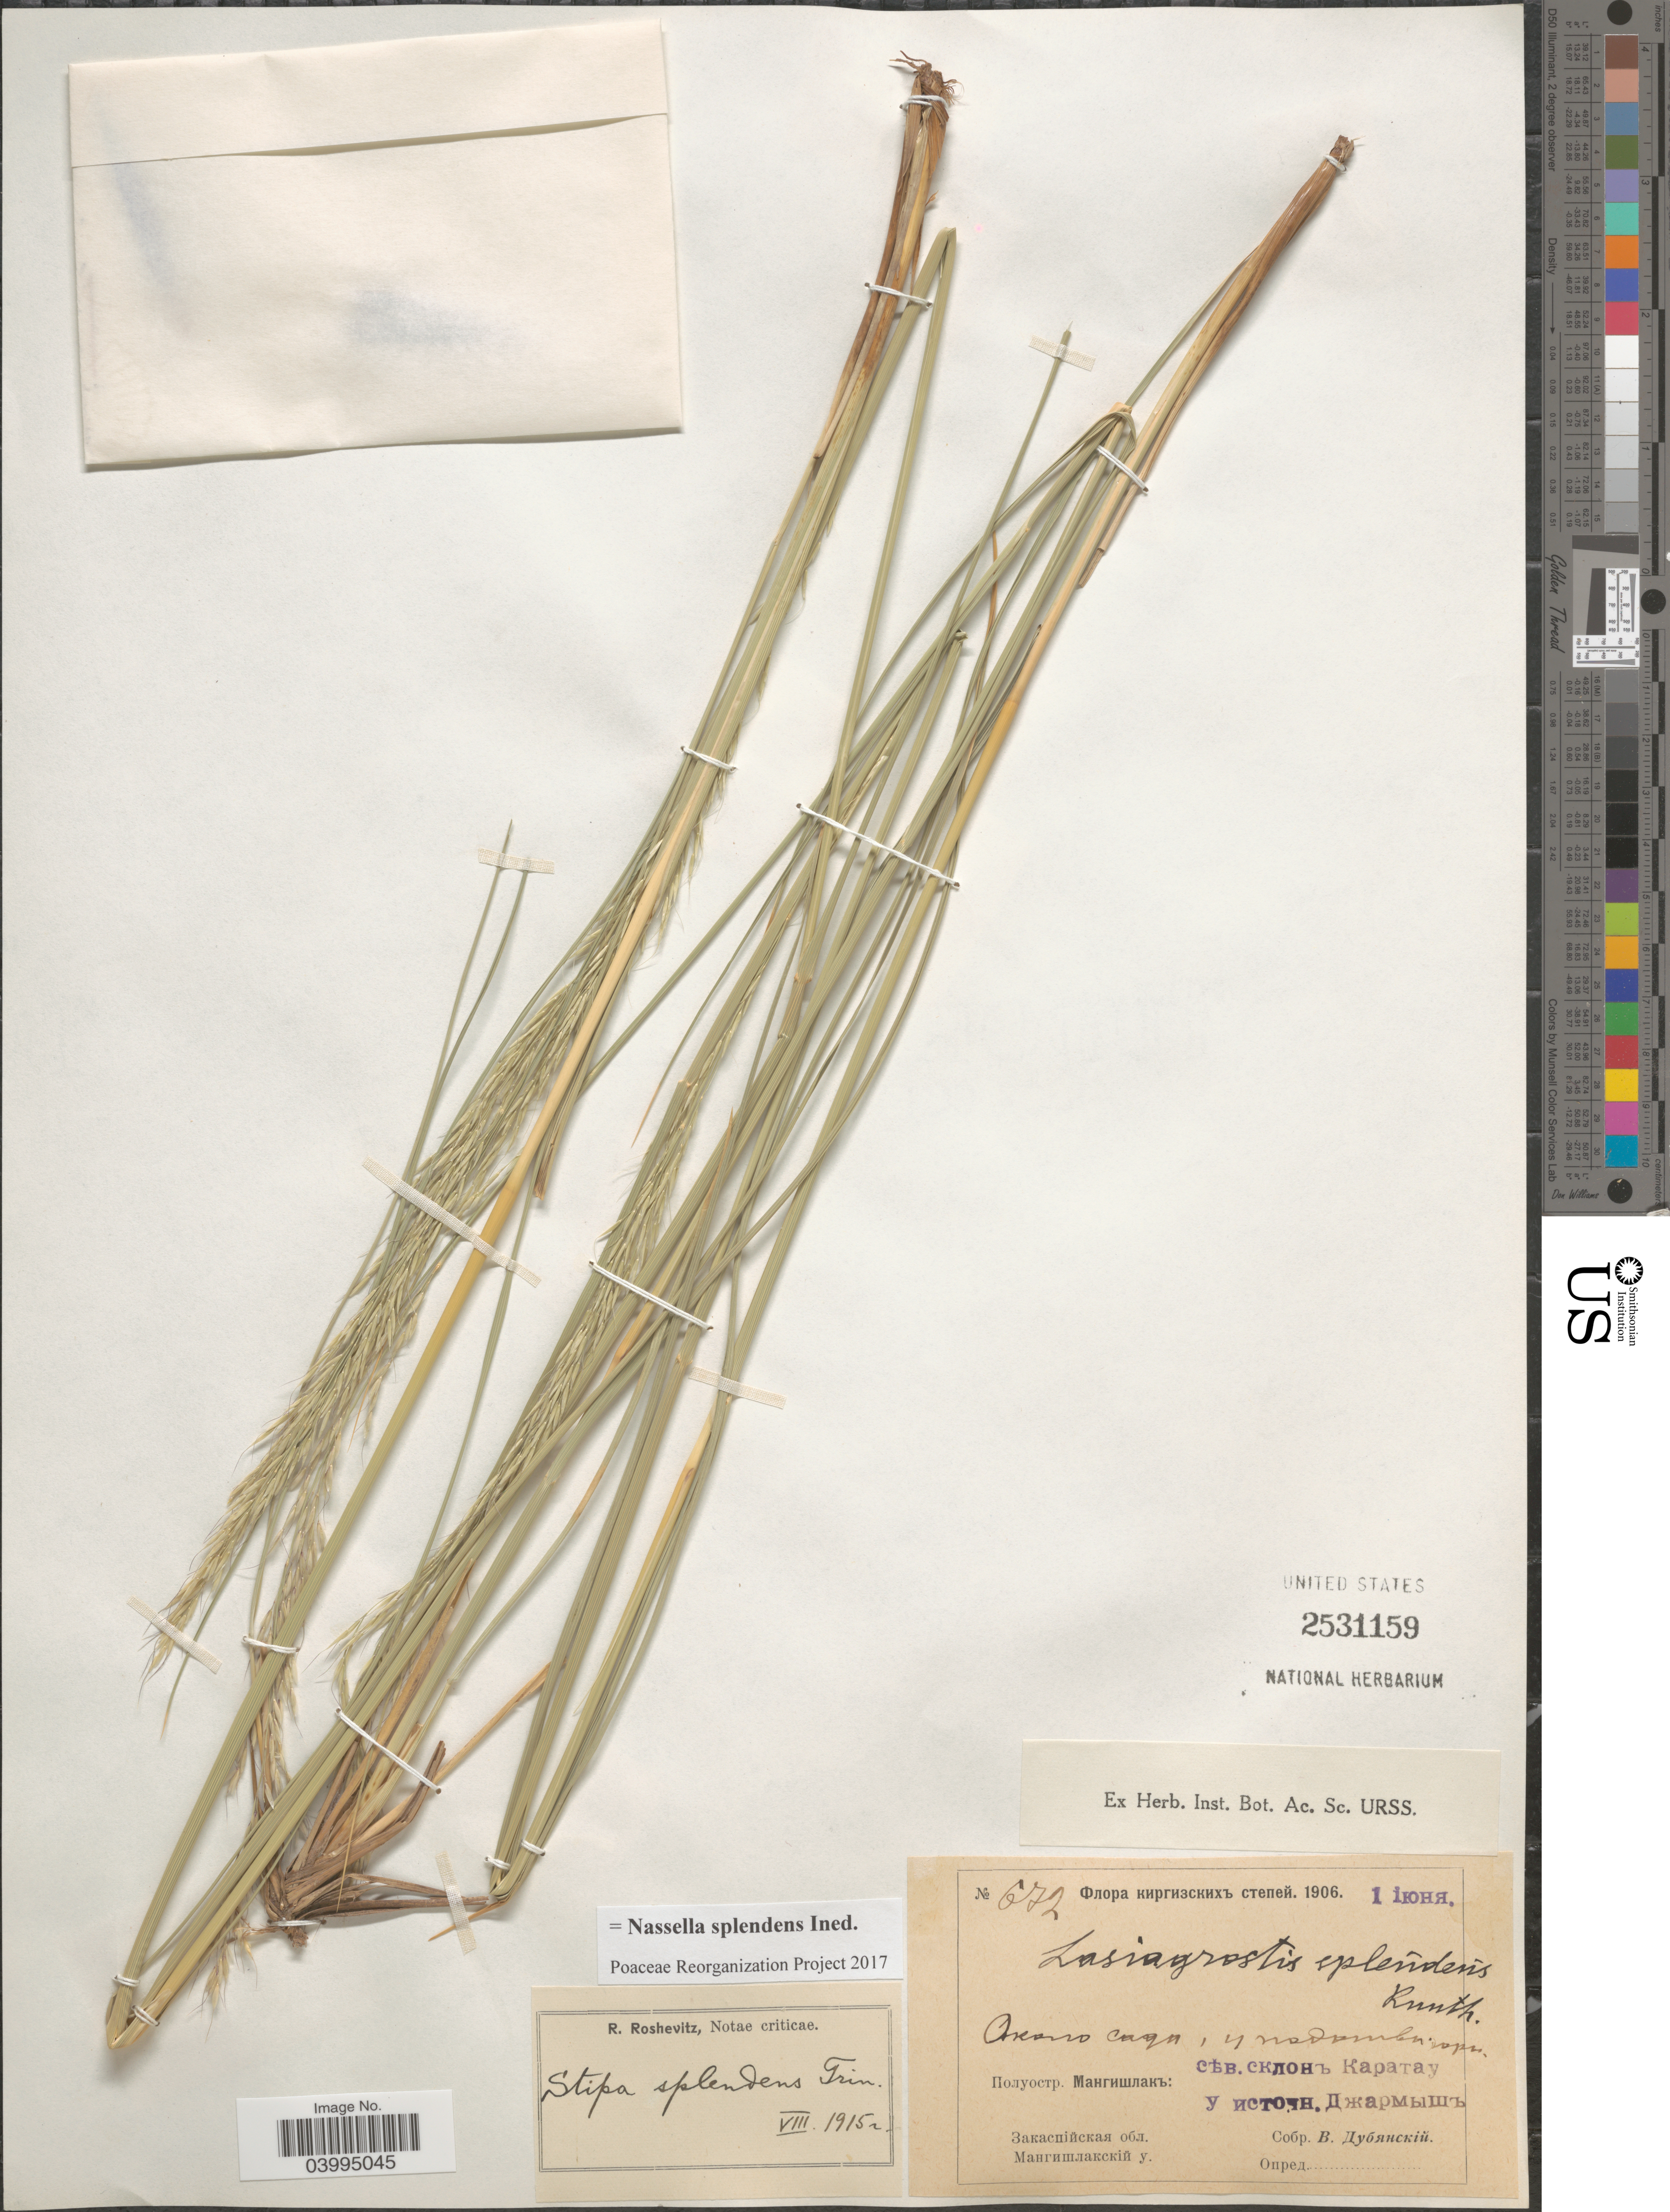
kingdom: Plantae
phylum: Tracheophyta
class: Liliopsida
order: Poales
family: Poaceae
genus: Neotrinia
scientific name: Neotrinia splendens (Trin.) M. Nobis, P.D. Gudkova & A. Nowak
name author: (Trin.)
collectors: V. Dubyanskiy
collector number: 672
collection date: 1909-06-01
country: Kazakhstan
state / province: Mangghystau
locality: Mangghyshlaq Peninsula, north slope of Karatau, near Zharmysh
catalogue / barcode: US 2531159